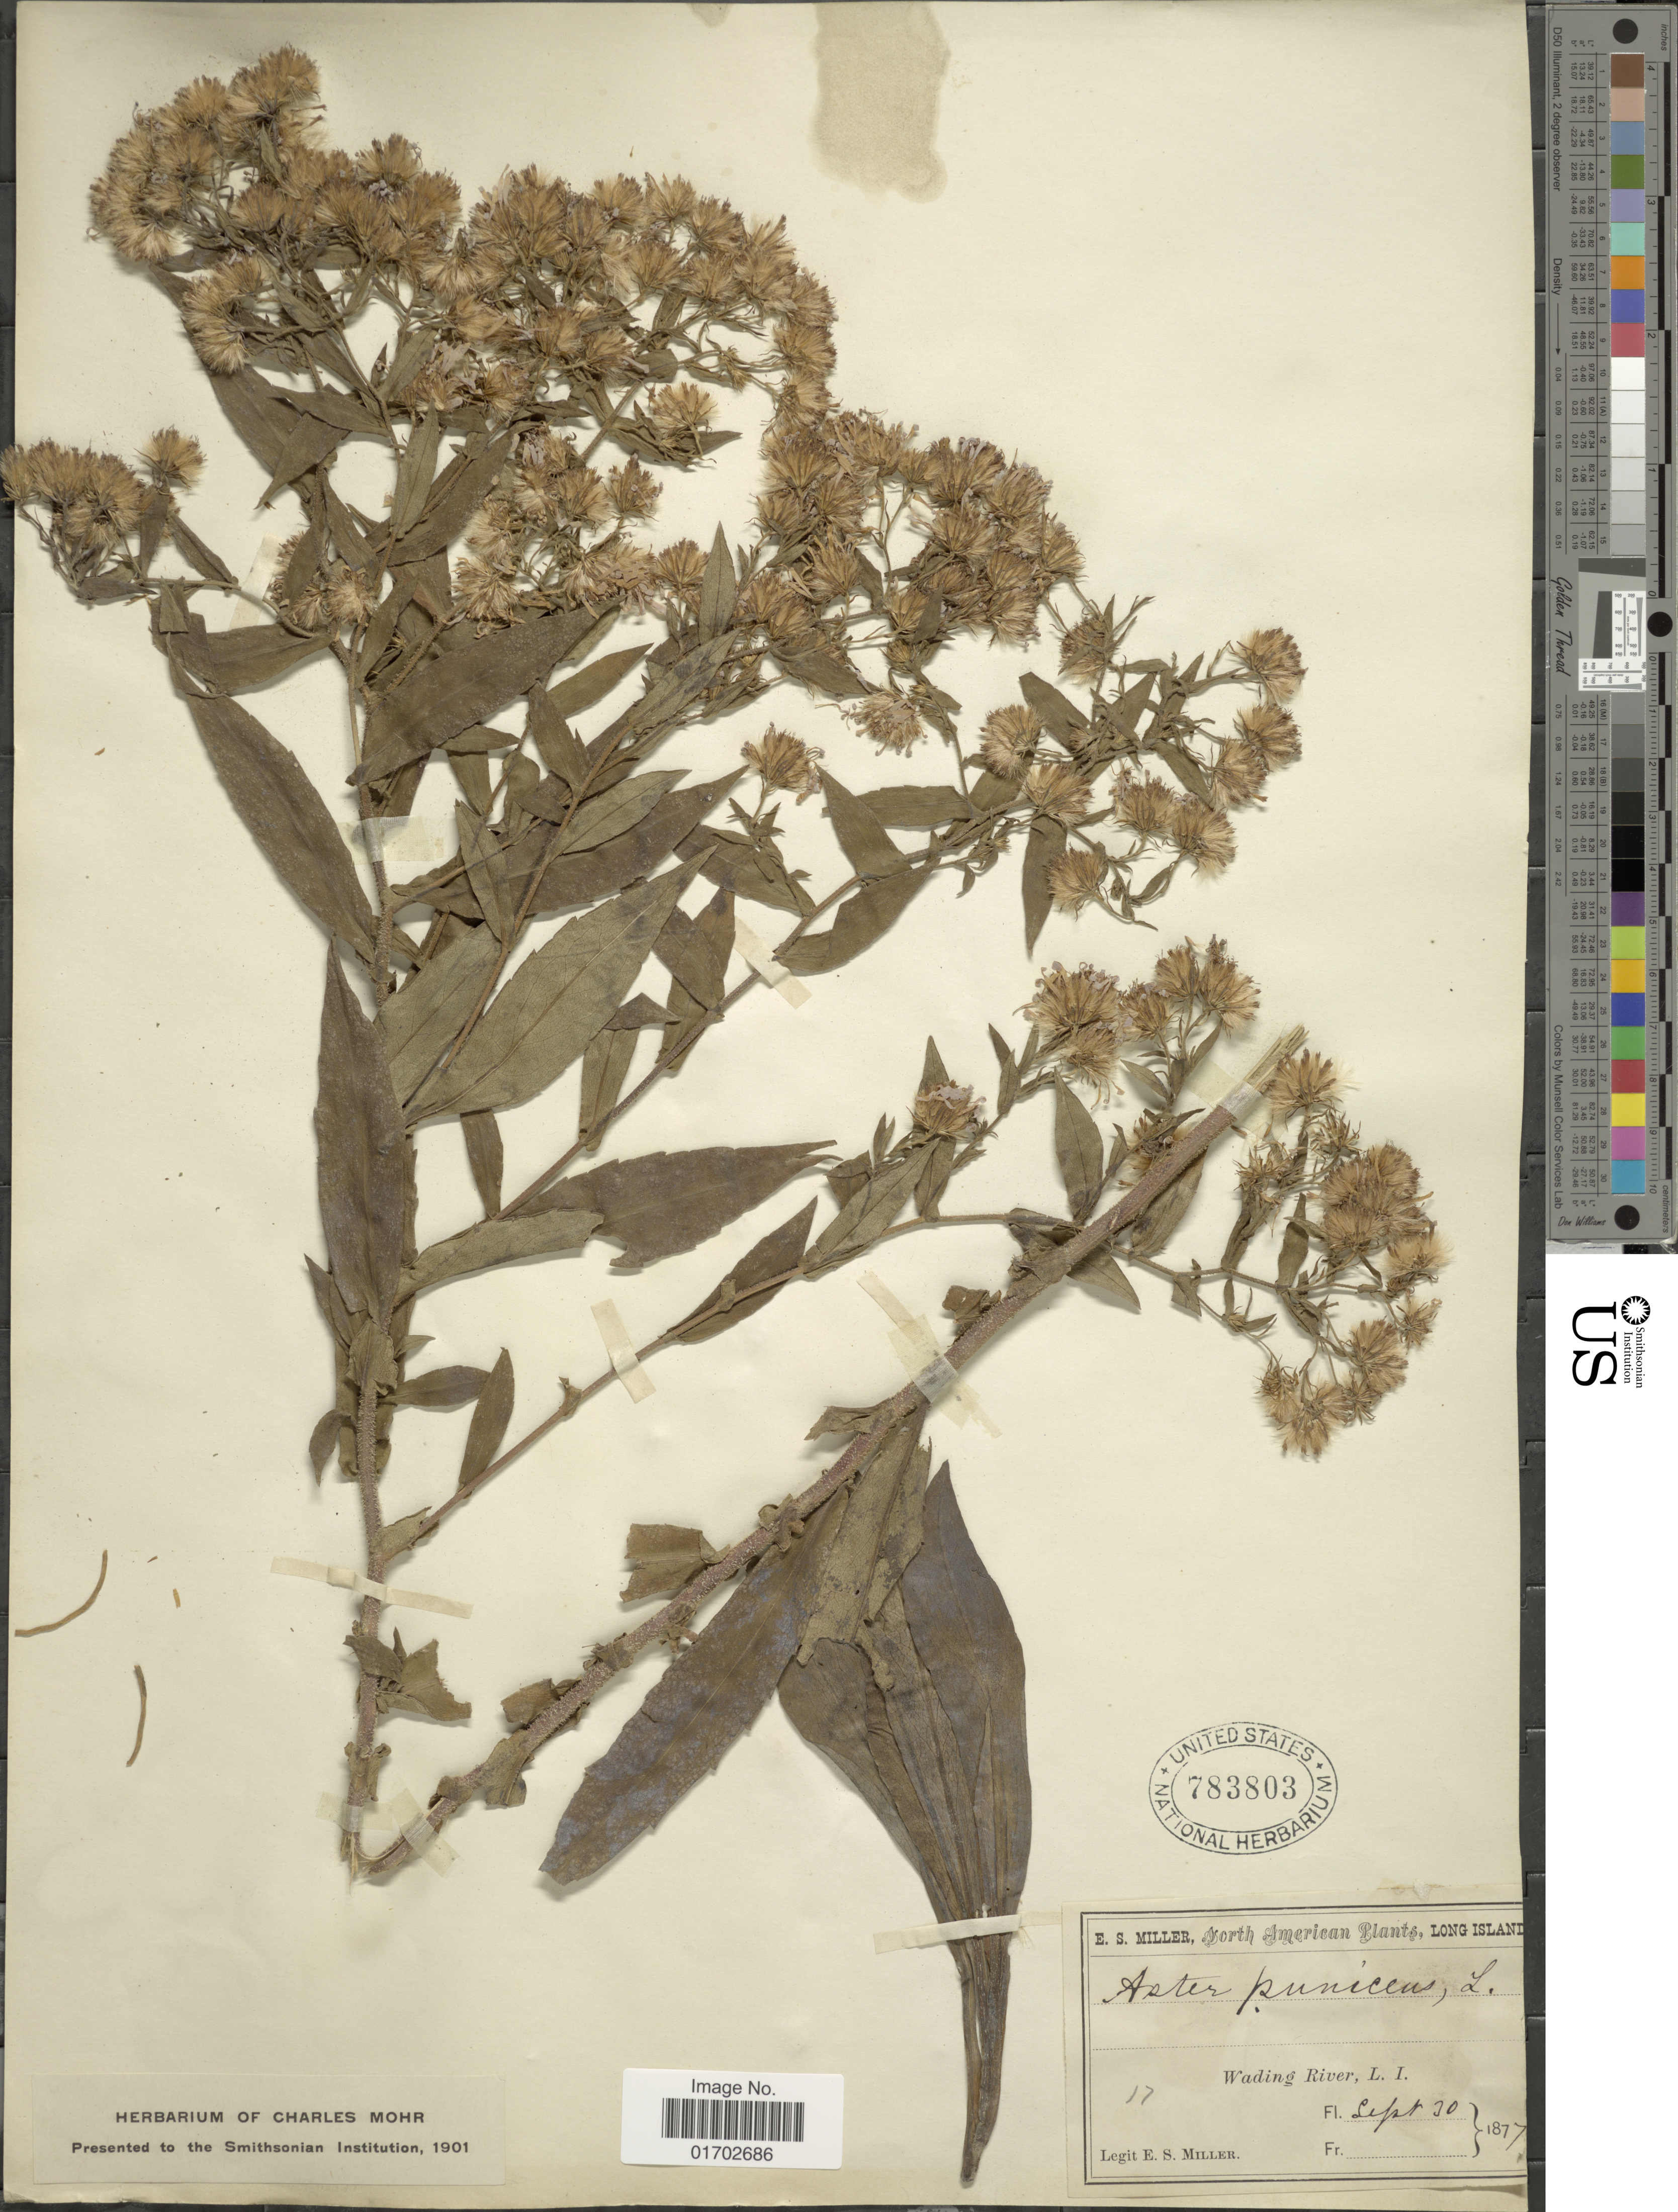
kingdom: Plantae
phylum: Tracheophyta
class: Magnoliopsida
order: Asterales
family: Asteraceae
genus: Symphyotrichum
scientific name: Symphyotrichum puniceum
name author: (L.) Á. Löve & D. Löve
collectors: E. S. Miller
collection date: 1877-09-30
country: United States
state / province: New York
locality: Wading River, L.I.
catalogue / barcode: US 783803